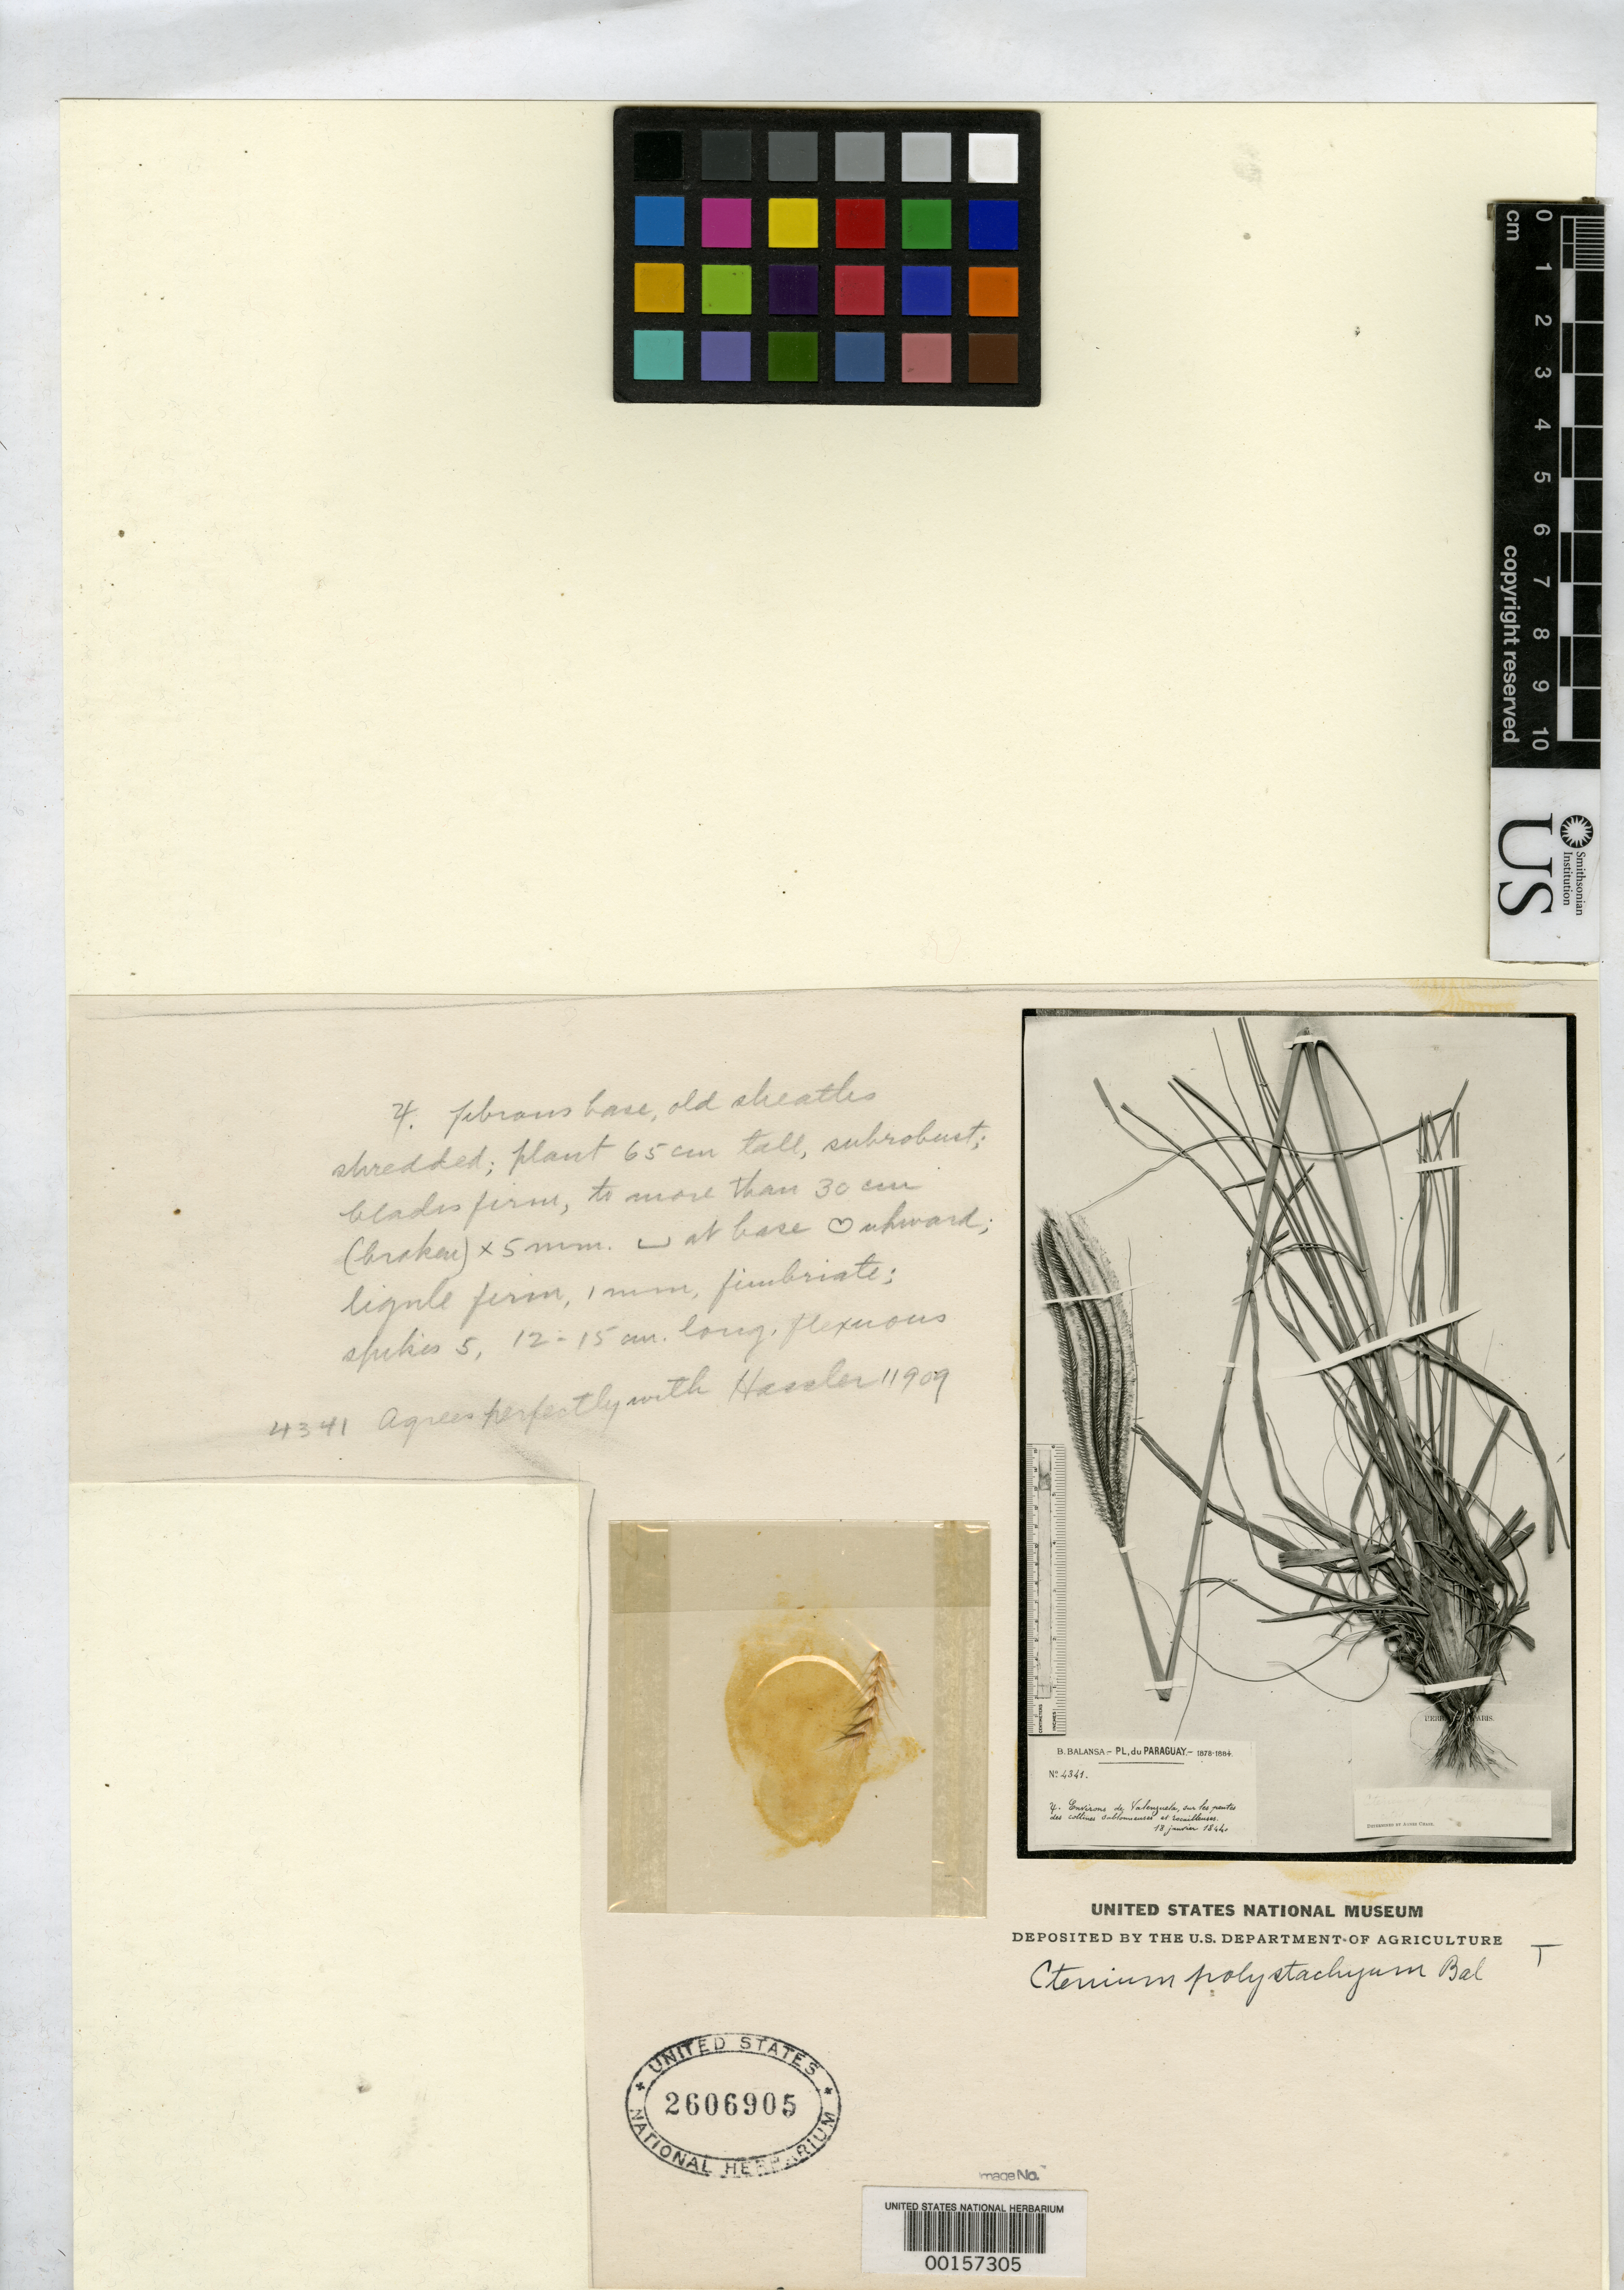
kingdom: Plantae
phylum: Tracheophyta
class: Liliopsida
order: Poales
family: Poaceae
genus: Ctenium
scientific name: Ctenium polystachyum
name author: Balansa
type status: Syntype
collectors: B. Balansa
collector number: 4341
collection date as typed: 18 --- 1844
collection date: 1844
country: Paraguay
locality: Environs of Valenzuela.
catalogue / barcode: US 2606905